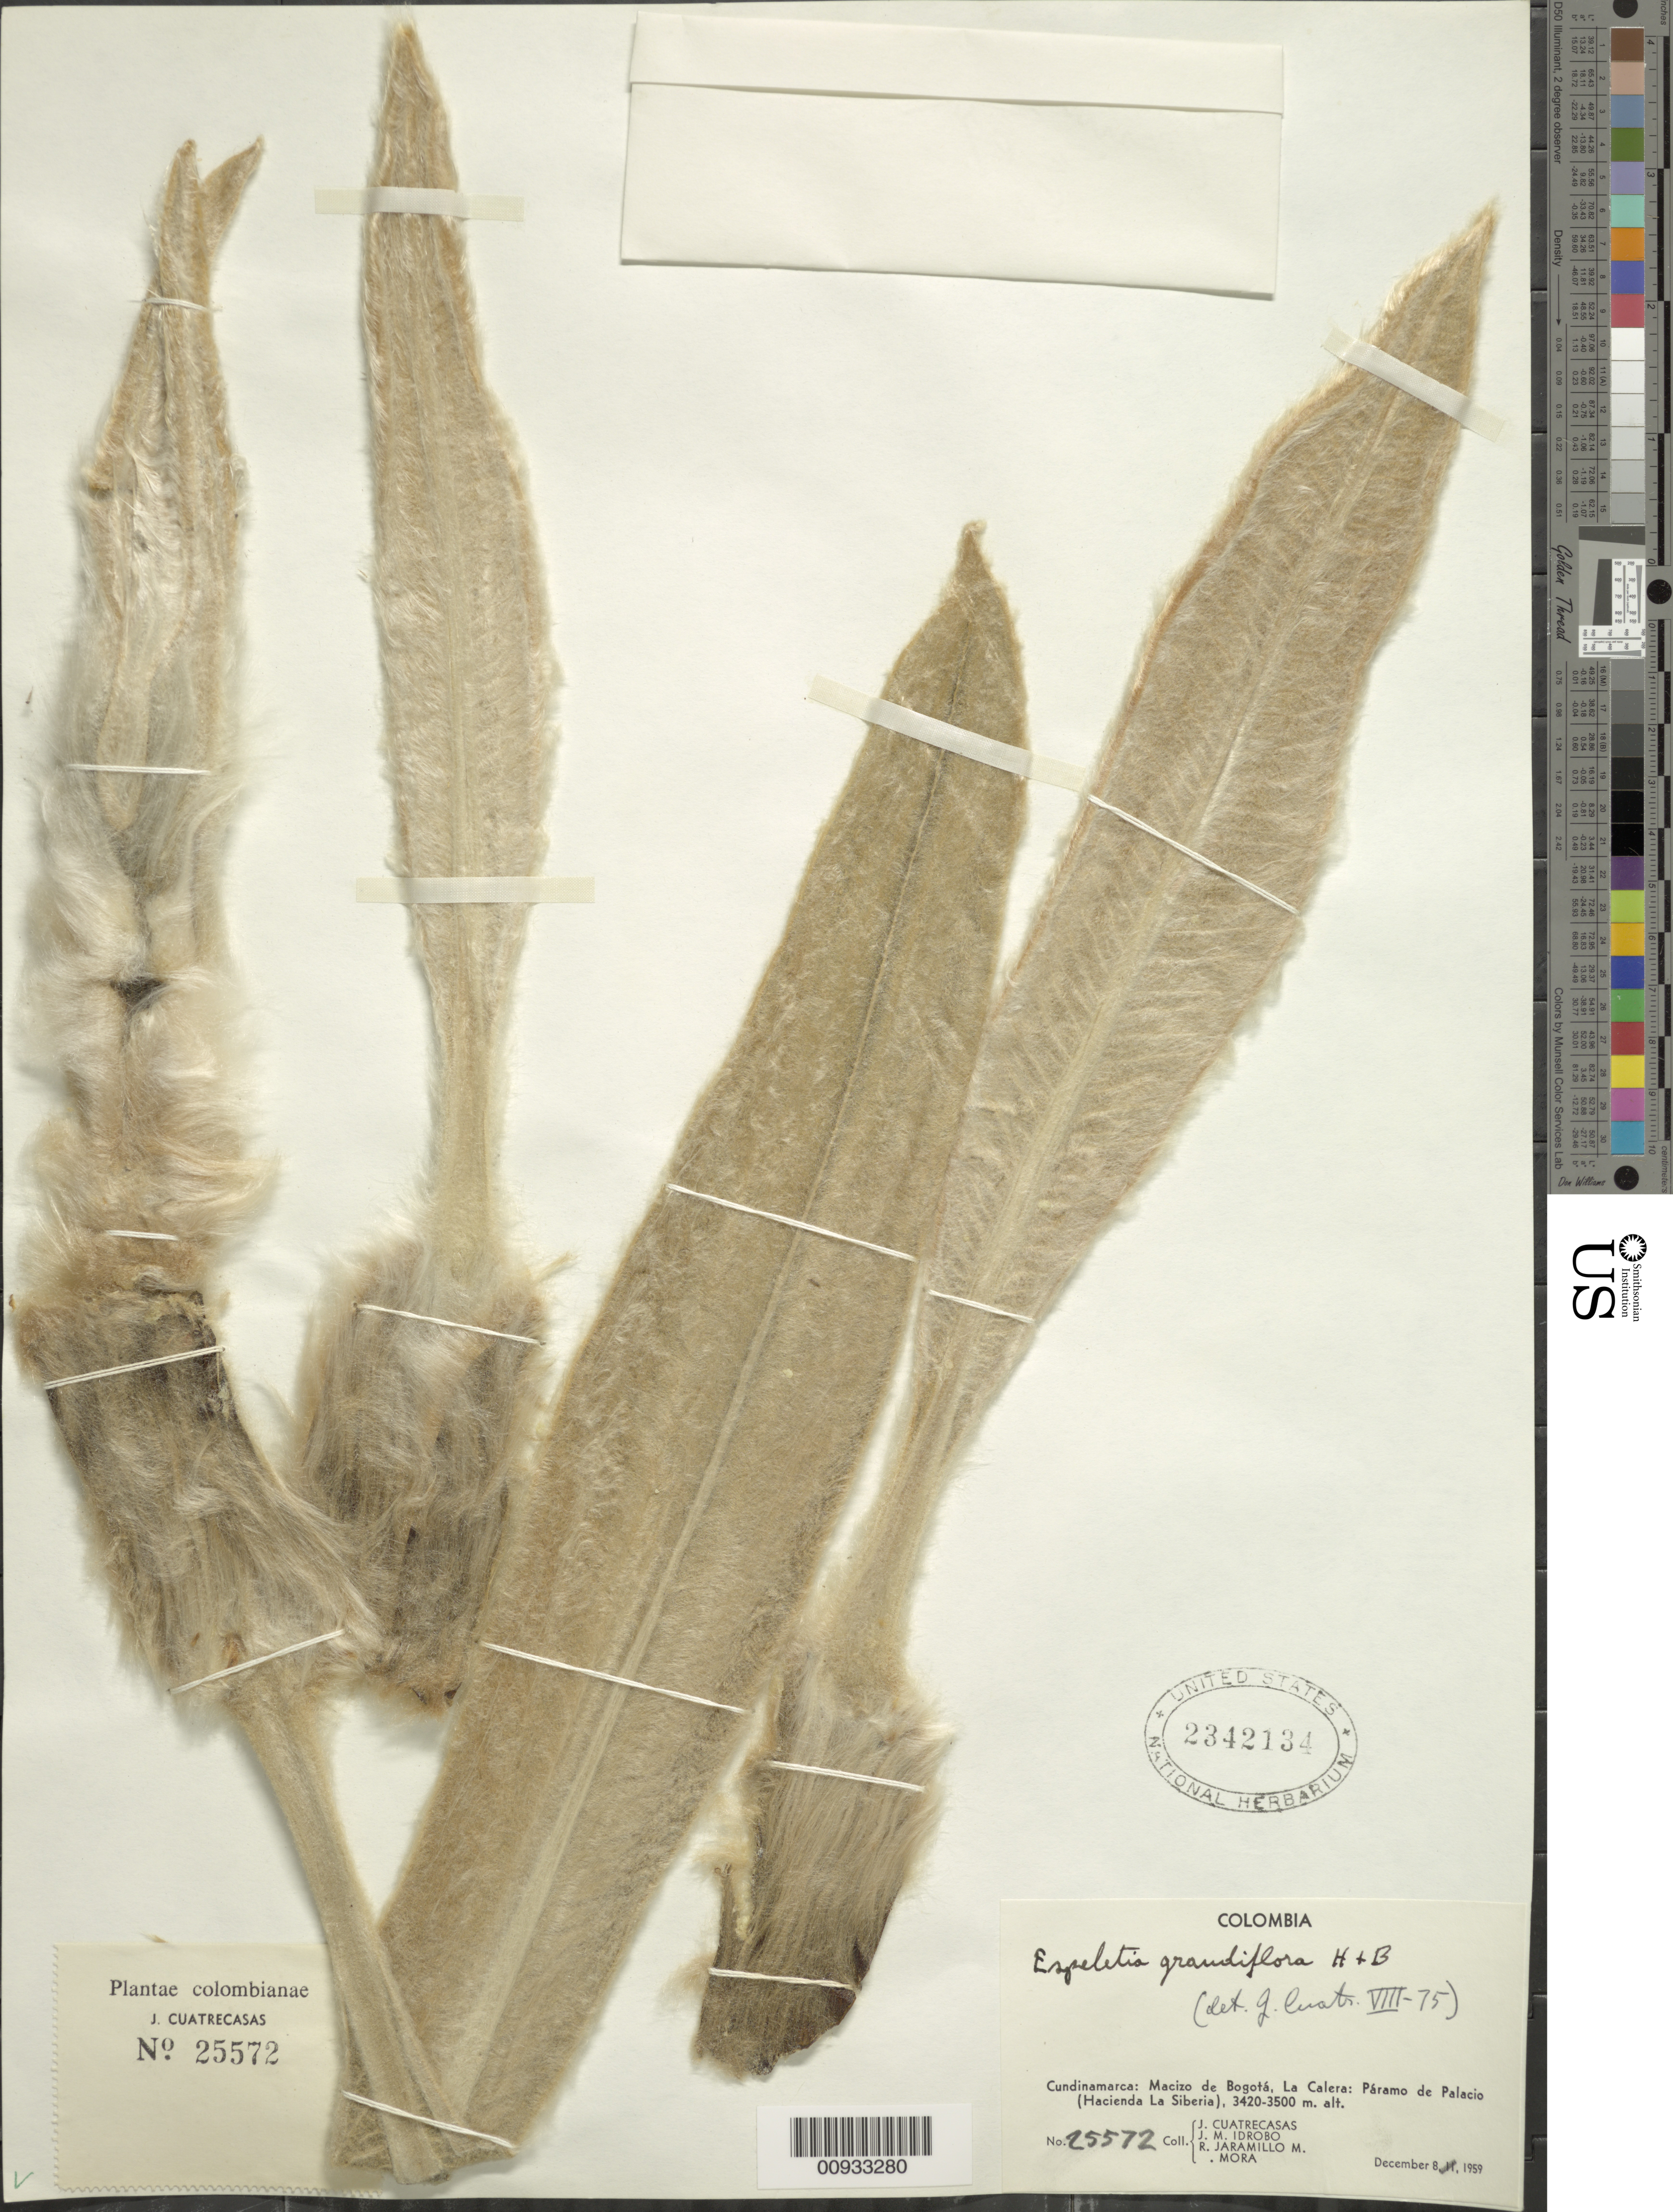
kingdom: Plantae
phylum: Tracheophyta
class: Magnoliopsida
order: Asterales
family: Asteraceae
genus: Espeletia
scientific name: Espeletia grandiflora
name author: Humb. & Bonpl.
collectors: J. Cuatrecasas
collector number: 25572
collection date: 1959-12-08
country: Colombia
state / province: Cundinamarca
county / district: La Calera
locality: Páramo de Palacios. Macizo de Bogotá, La Calera (Hacienda La Siberia).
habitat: In a depression on the rigde of the mountain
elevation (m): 3420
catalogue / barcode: US 2342134